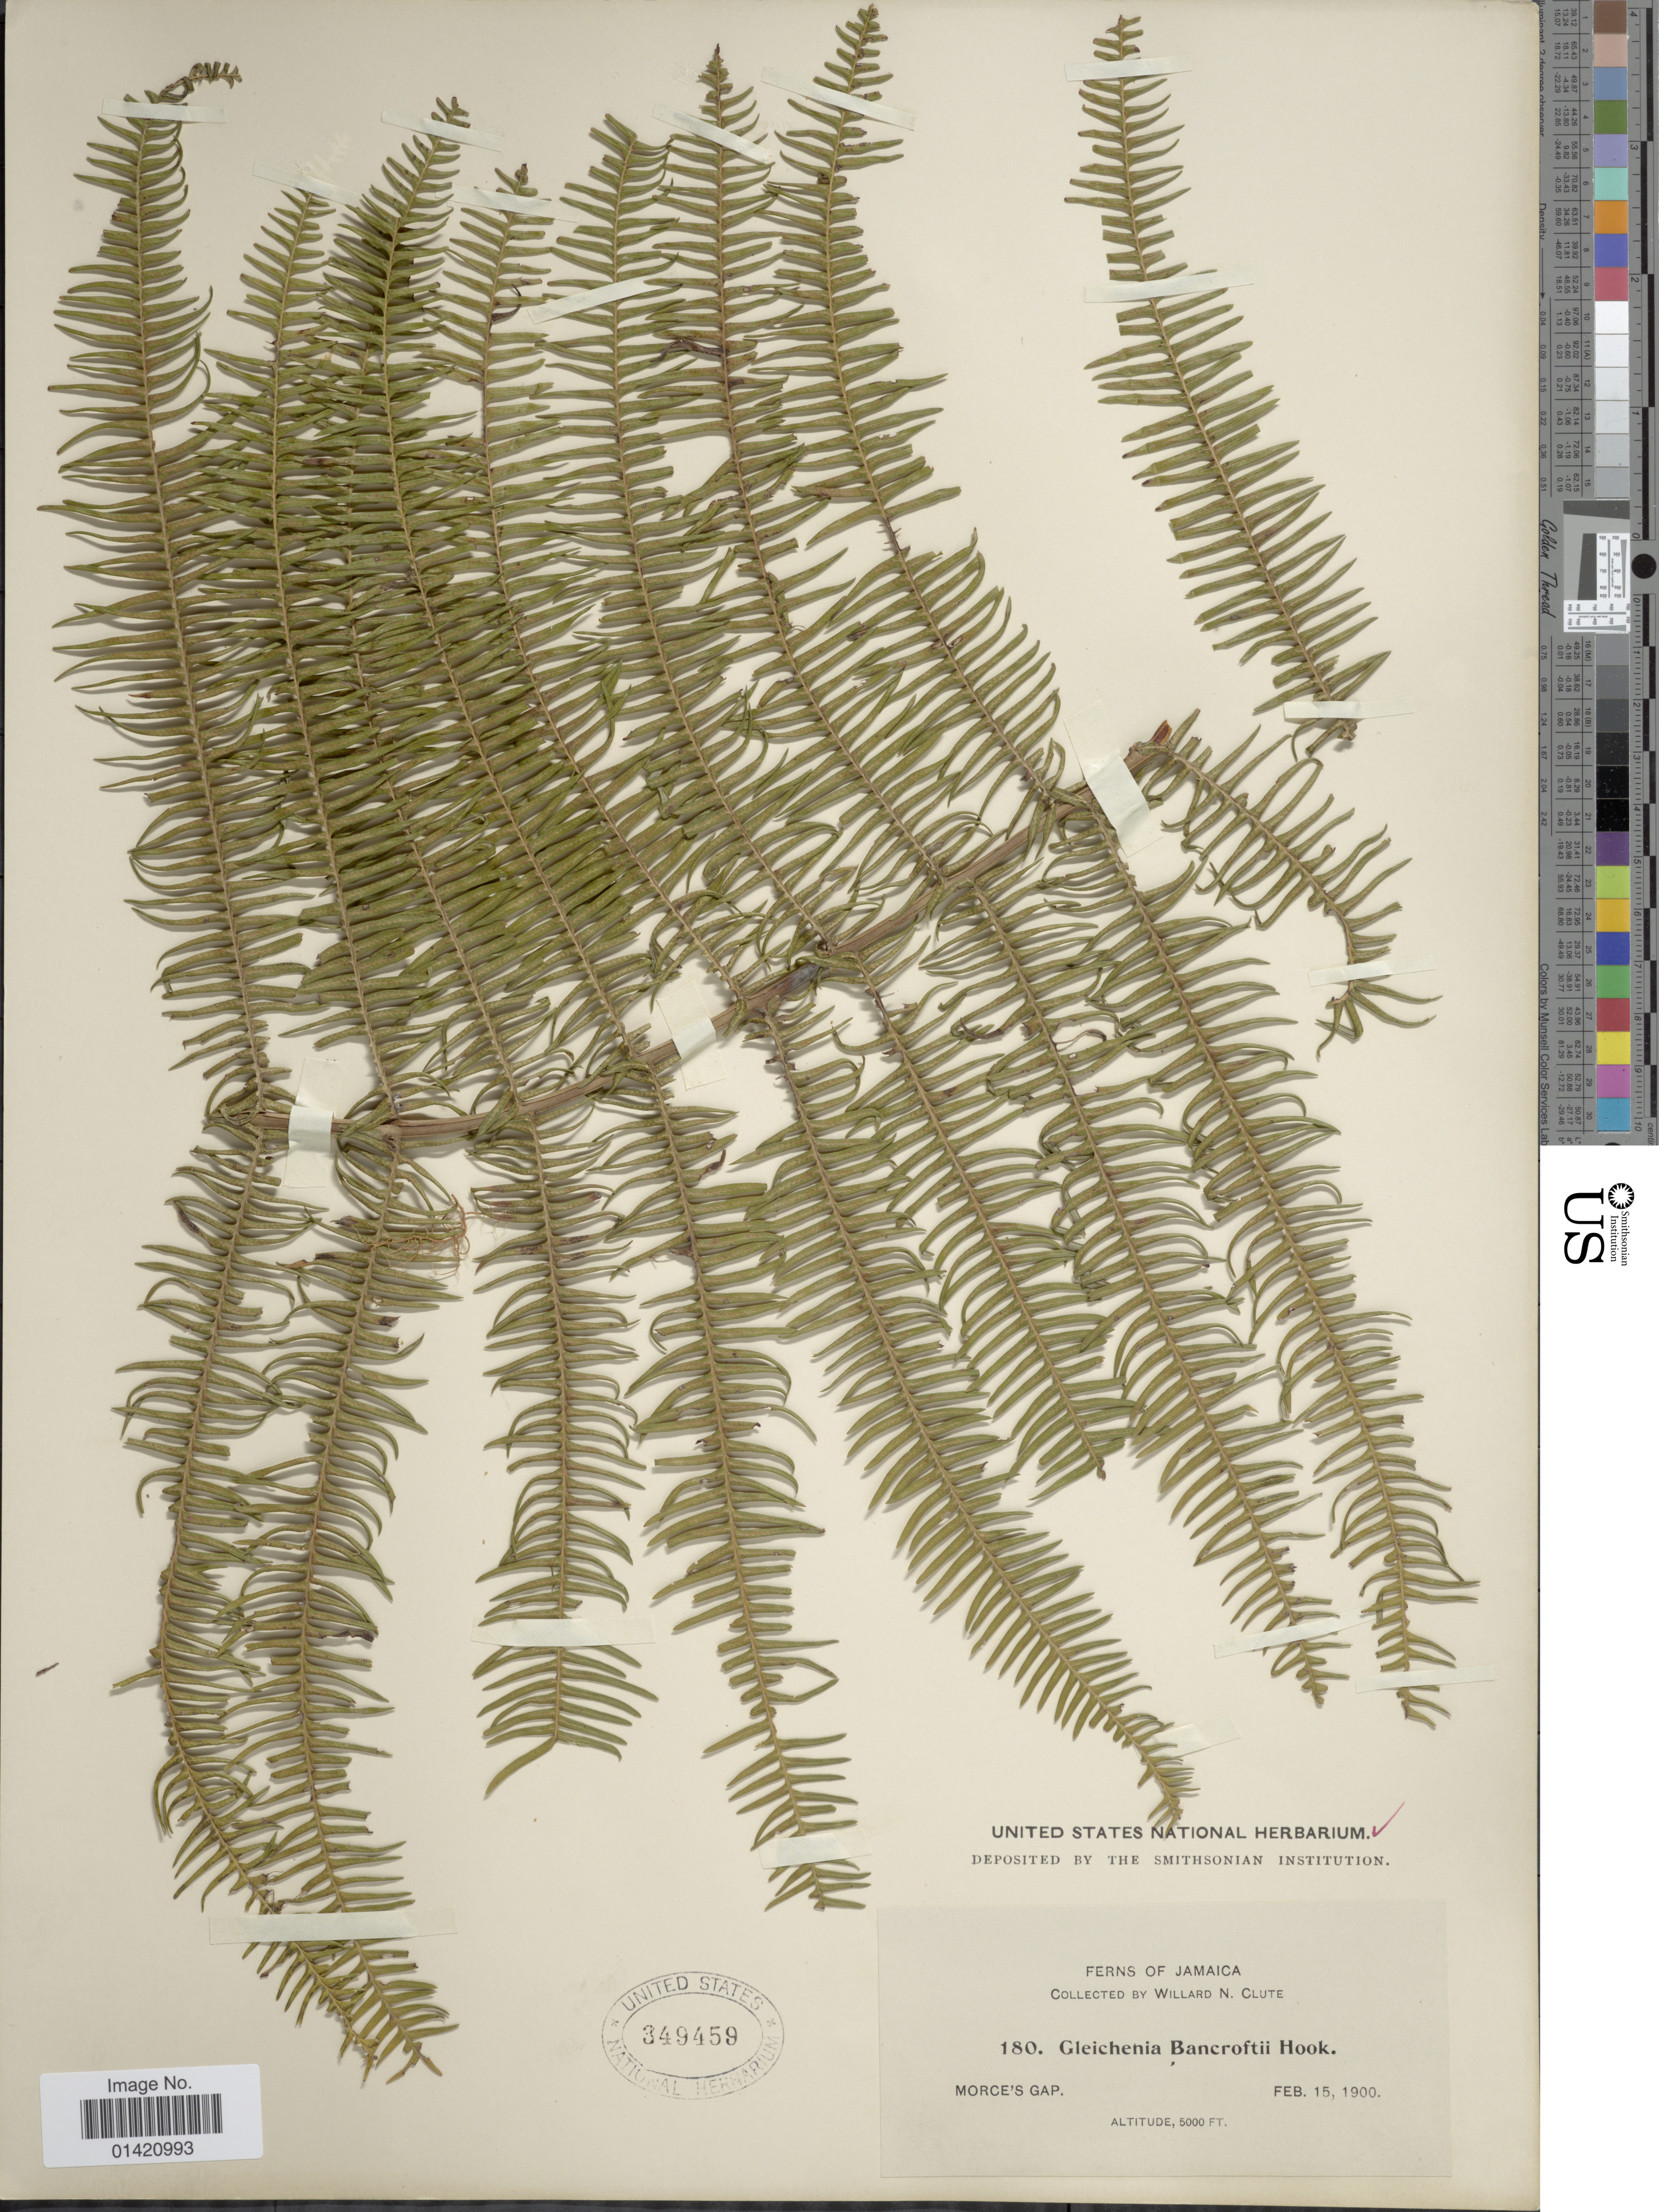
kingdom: Plantae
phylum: Tracheophyta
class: Polypodiopsida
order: Gleicheniales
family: Gleicheniaceae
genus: Diplopterygium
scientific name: Diplopterygium bancroftii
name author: (Hook.) A.R. Sm.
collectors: W. N. Clute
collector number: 180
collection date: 1900-02-15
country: Jamaica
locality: Morce's Gap.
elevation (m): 1524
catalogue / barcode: US 349459